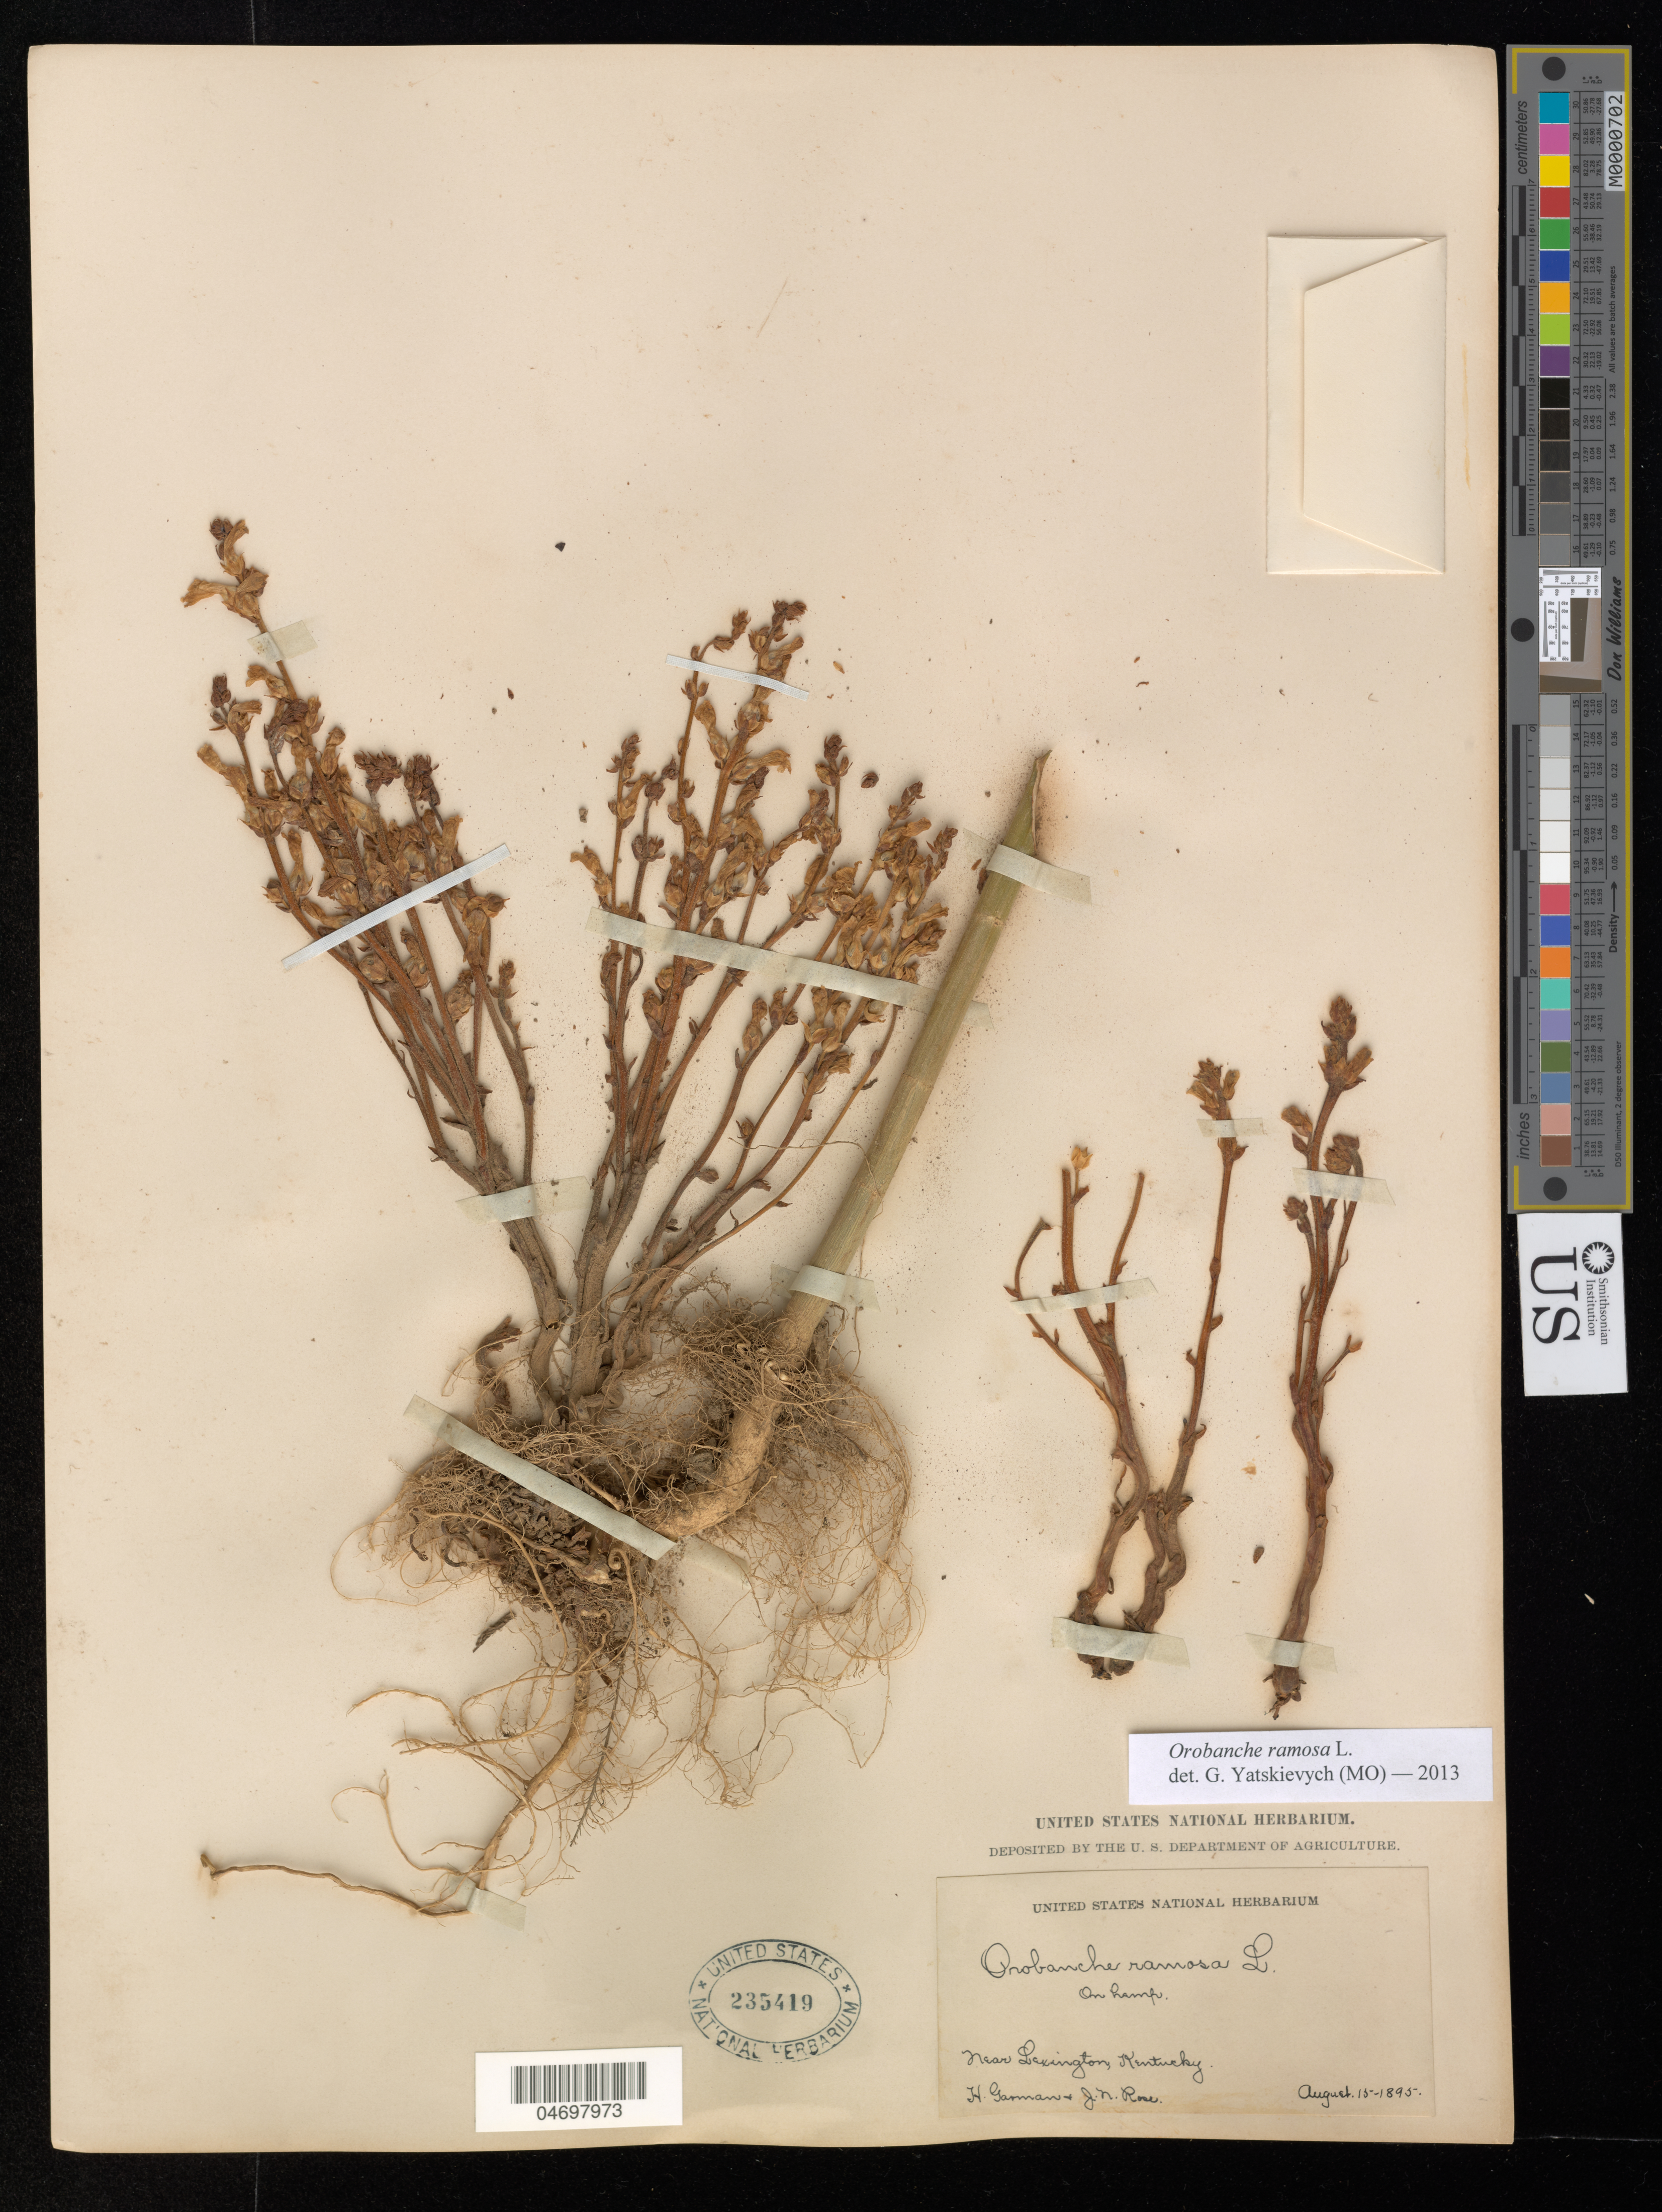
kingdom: Plantae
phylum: Tracheophyta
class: Magnoliopsida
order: Lamiales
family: Orobanchaceae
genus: Orobanche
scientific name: Orobanche ramosa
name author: L.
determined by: Yatskievych, G.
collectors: H. Garman & J. N. Rose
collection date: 1895-08-15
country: United States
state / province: Kentucky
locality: Near Lexington.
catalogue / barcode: US 235419